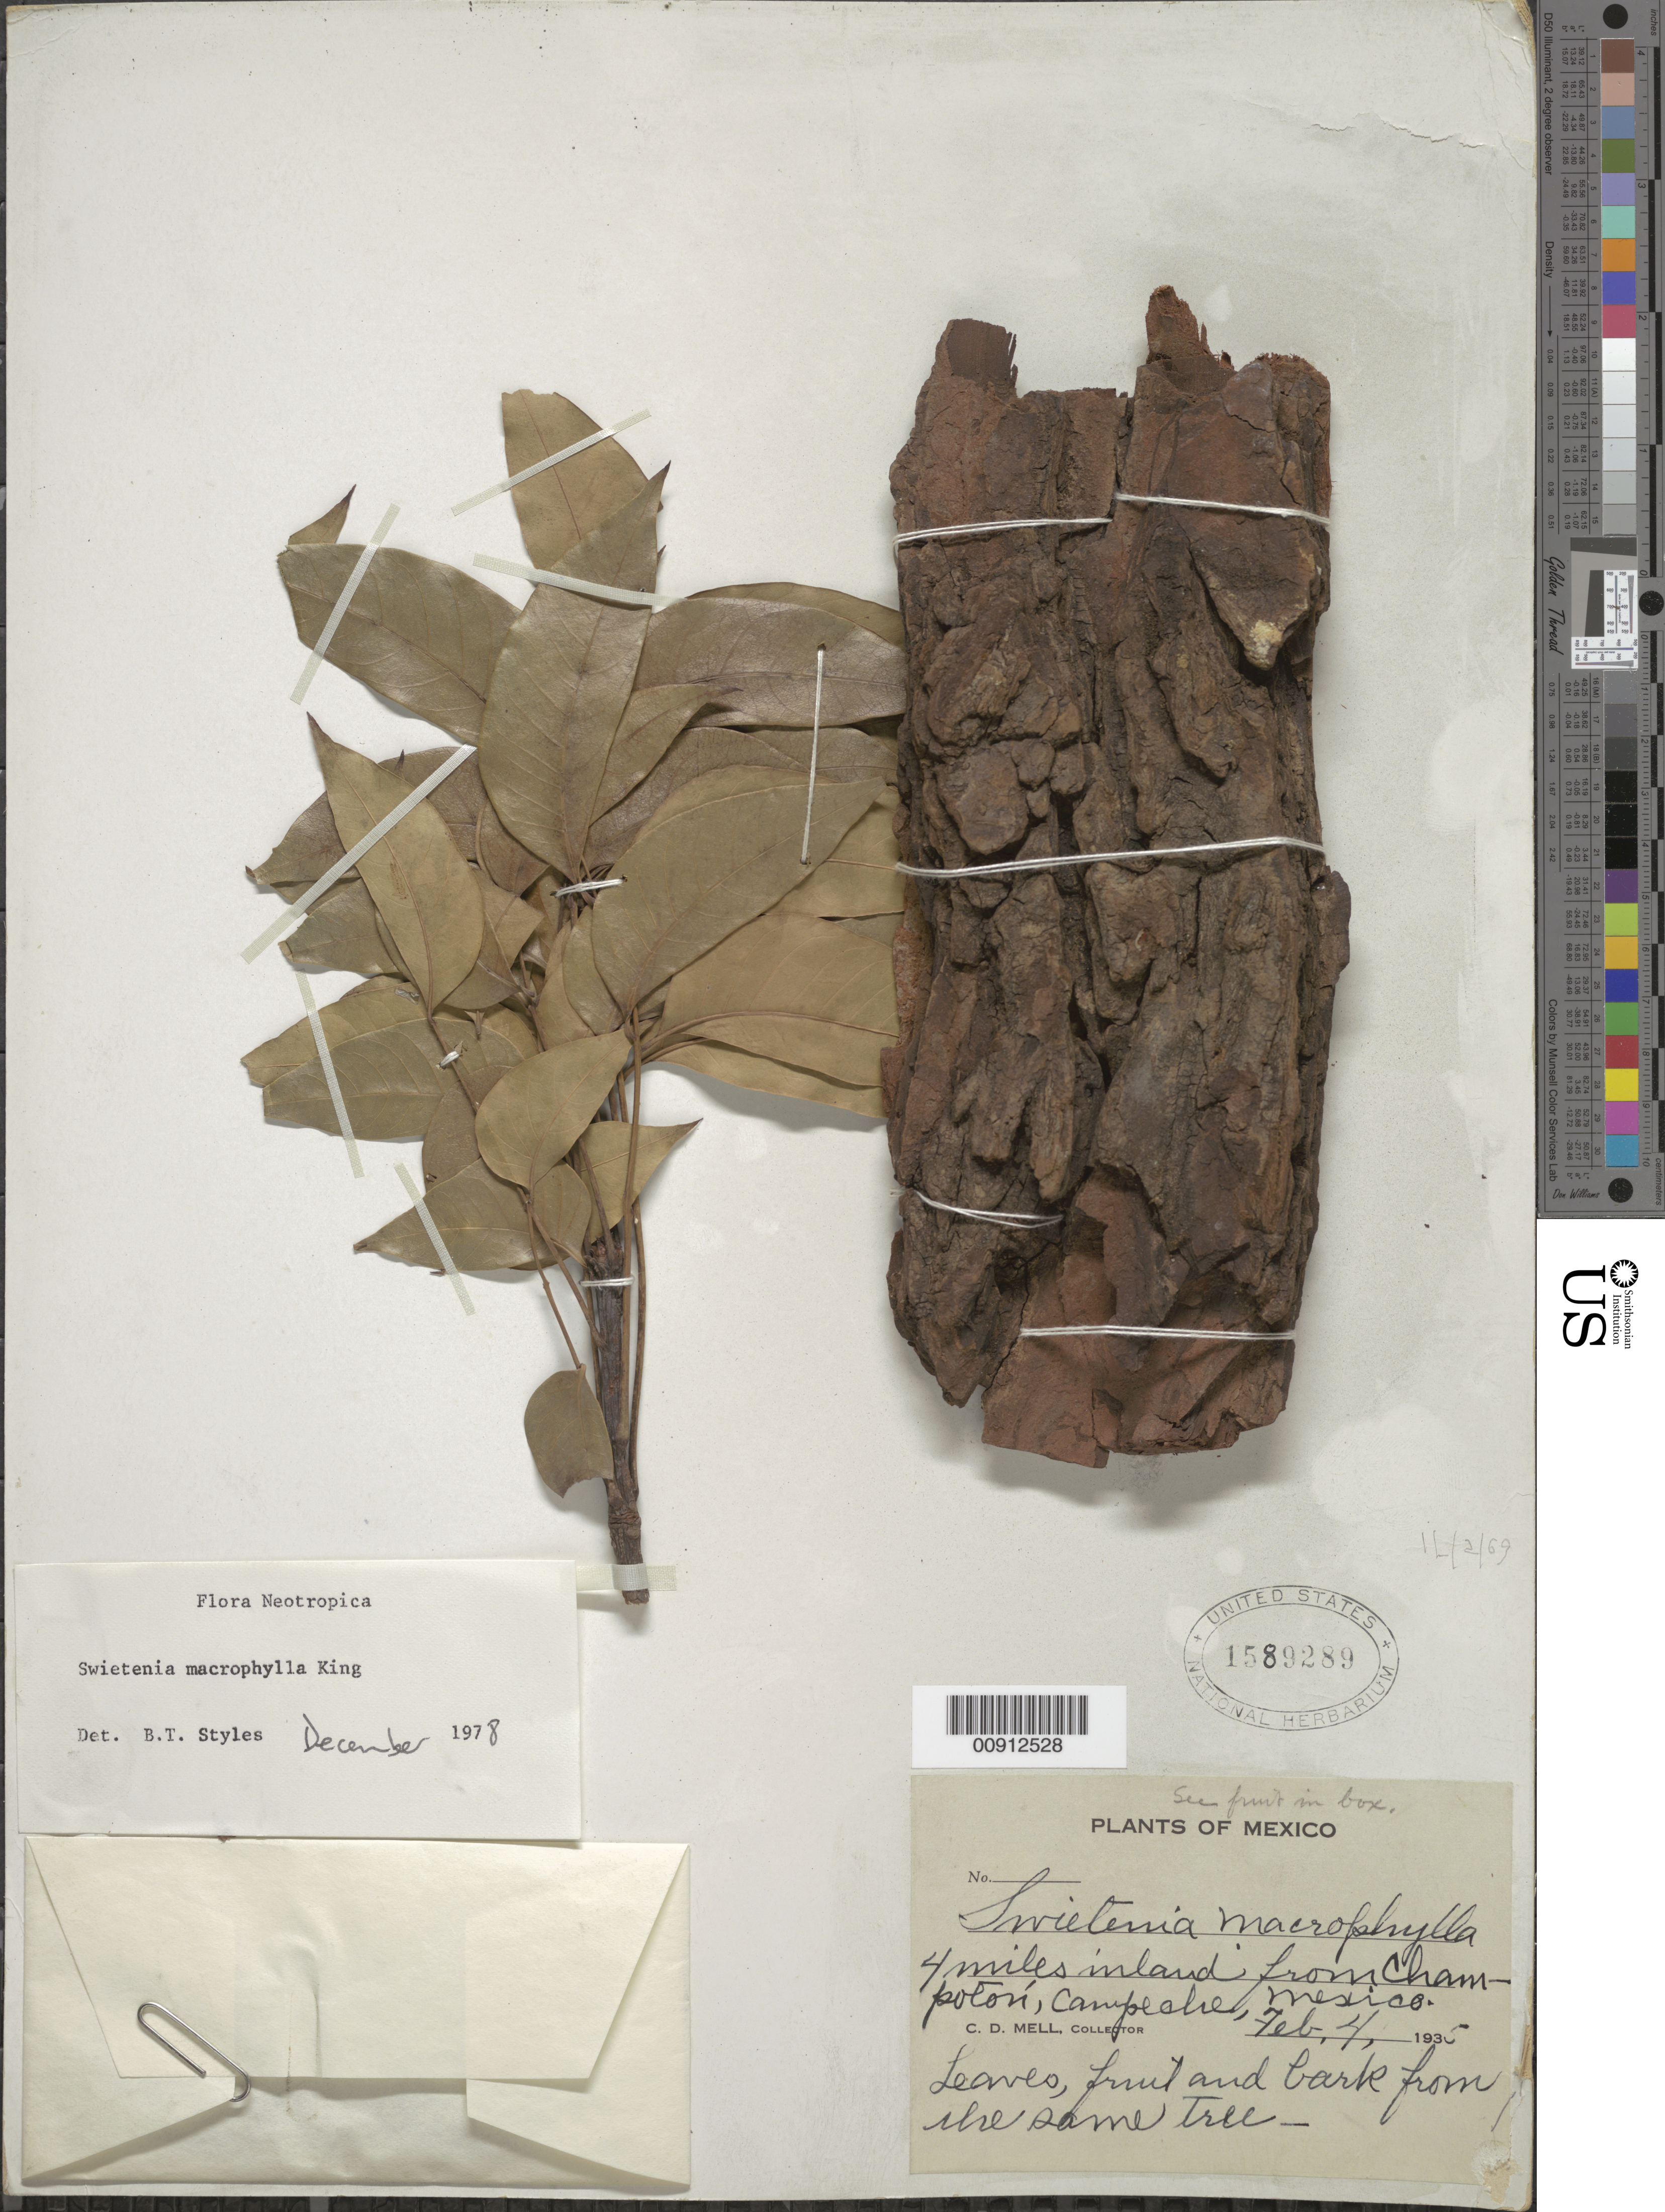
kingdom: Plantae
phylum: Tracheophyta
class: Magnoliopsida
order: Sapindales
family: Meliaceae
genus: Swietenia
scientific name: Swietenia macrophylla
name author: King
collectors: C. D. Mell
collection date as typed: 04 Feb 1935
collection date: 1935-02-04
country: Mexico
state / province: Campeche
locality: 4 miles inland from Champoton, Campeche.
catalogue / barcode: US 1589289